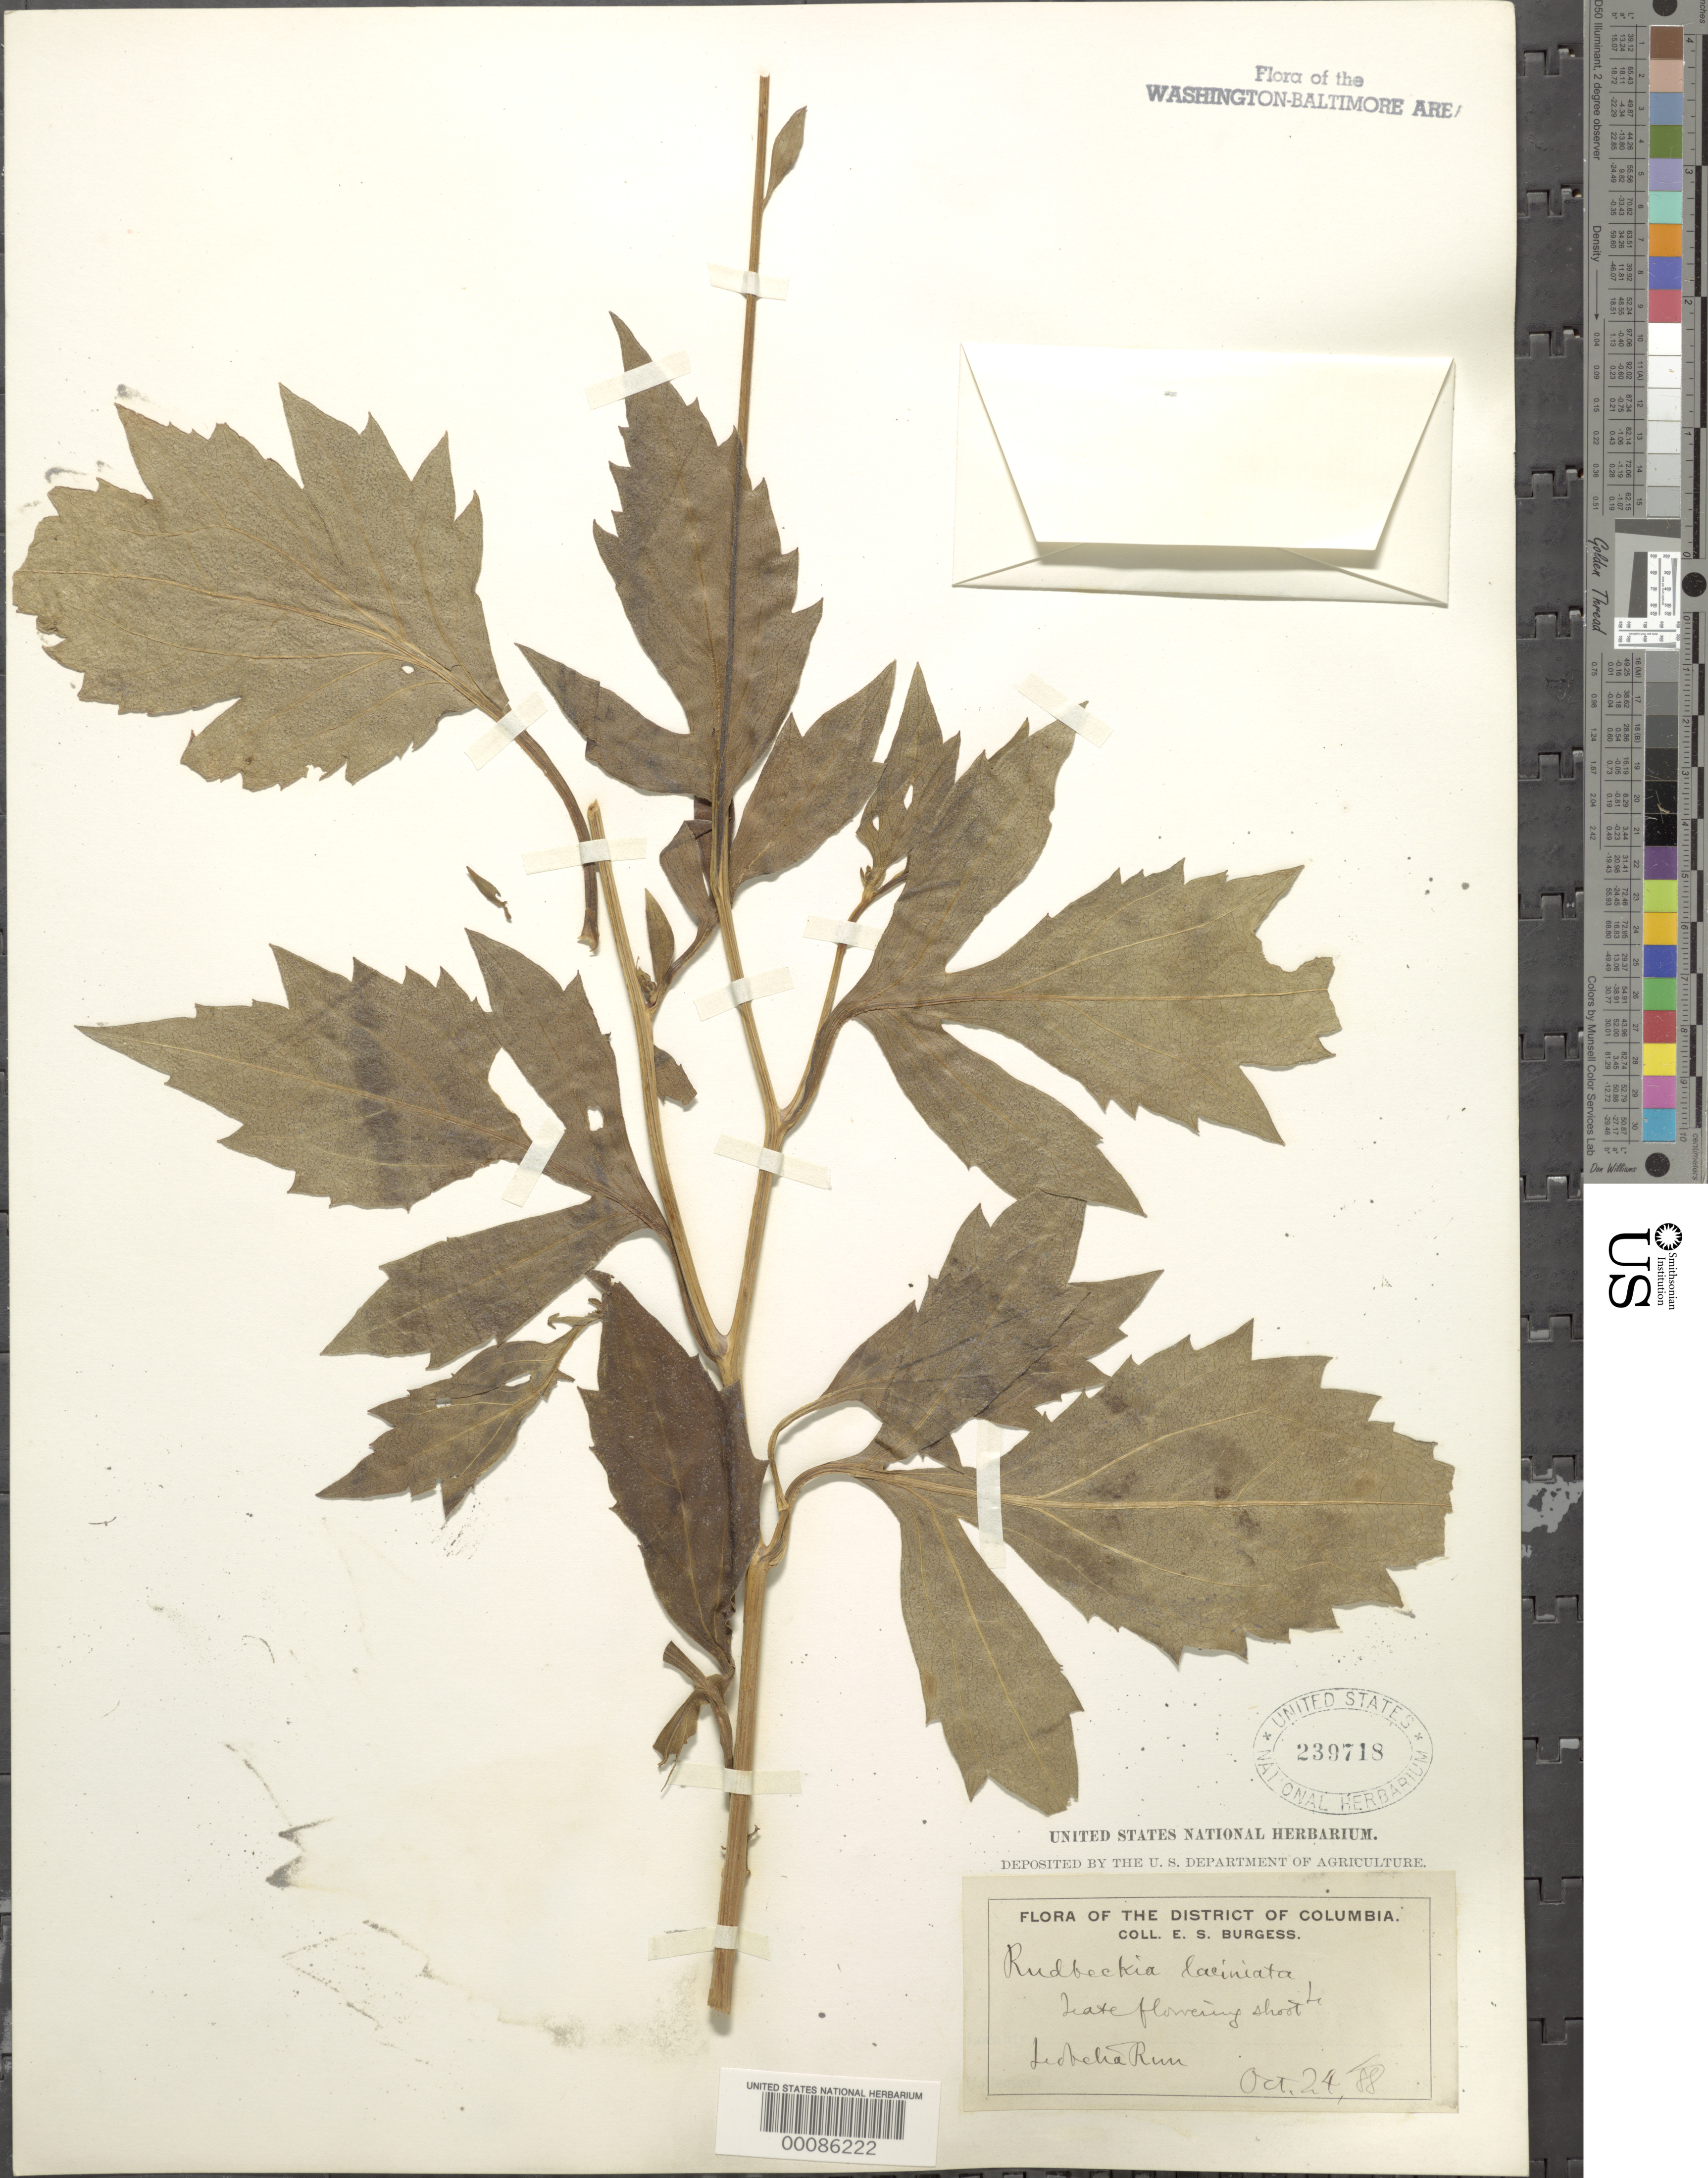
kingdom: Plantae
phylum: Tracheophyta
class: Magnoliopsida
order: Asterales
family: Asteraceae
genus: Rudbeckia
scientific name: Rudbeckia laciniata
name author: L.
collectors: E. Burgess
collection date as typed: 24 Oct 1888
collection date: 1888-10-24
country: United States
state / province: District of Columbia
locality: Lobelia Run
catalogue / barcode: US 239718